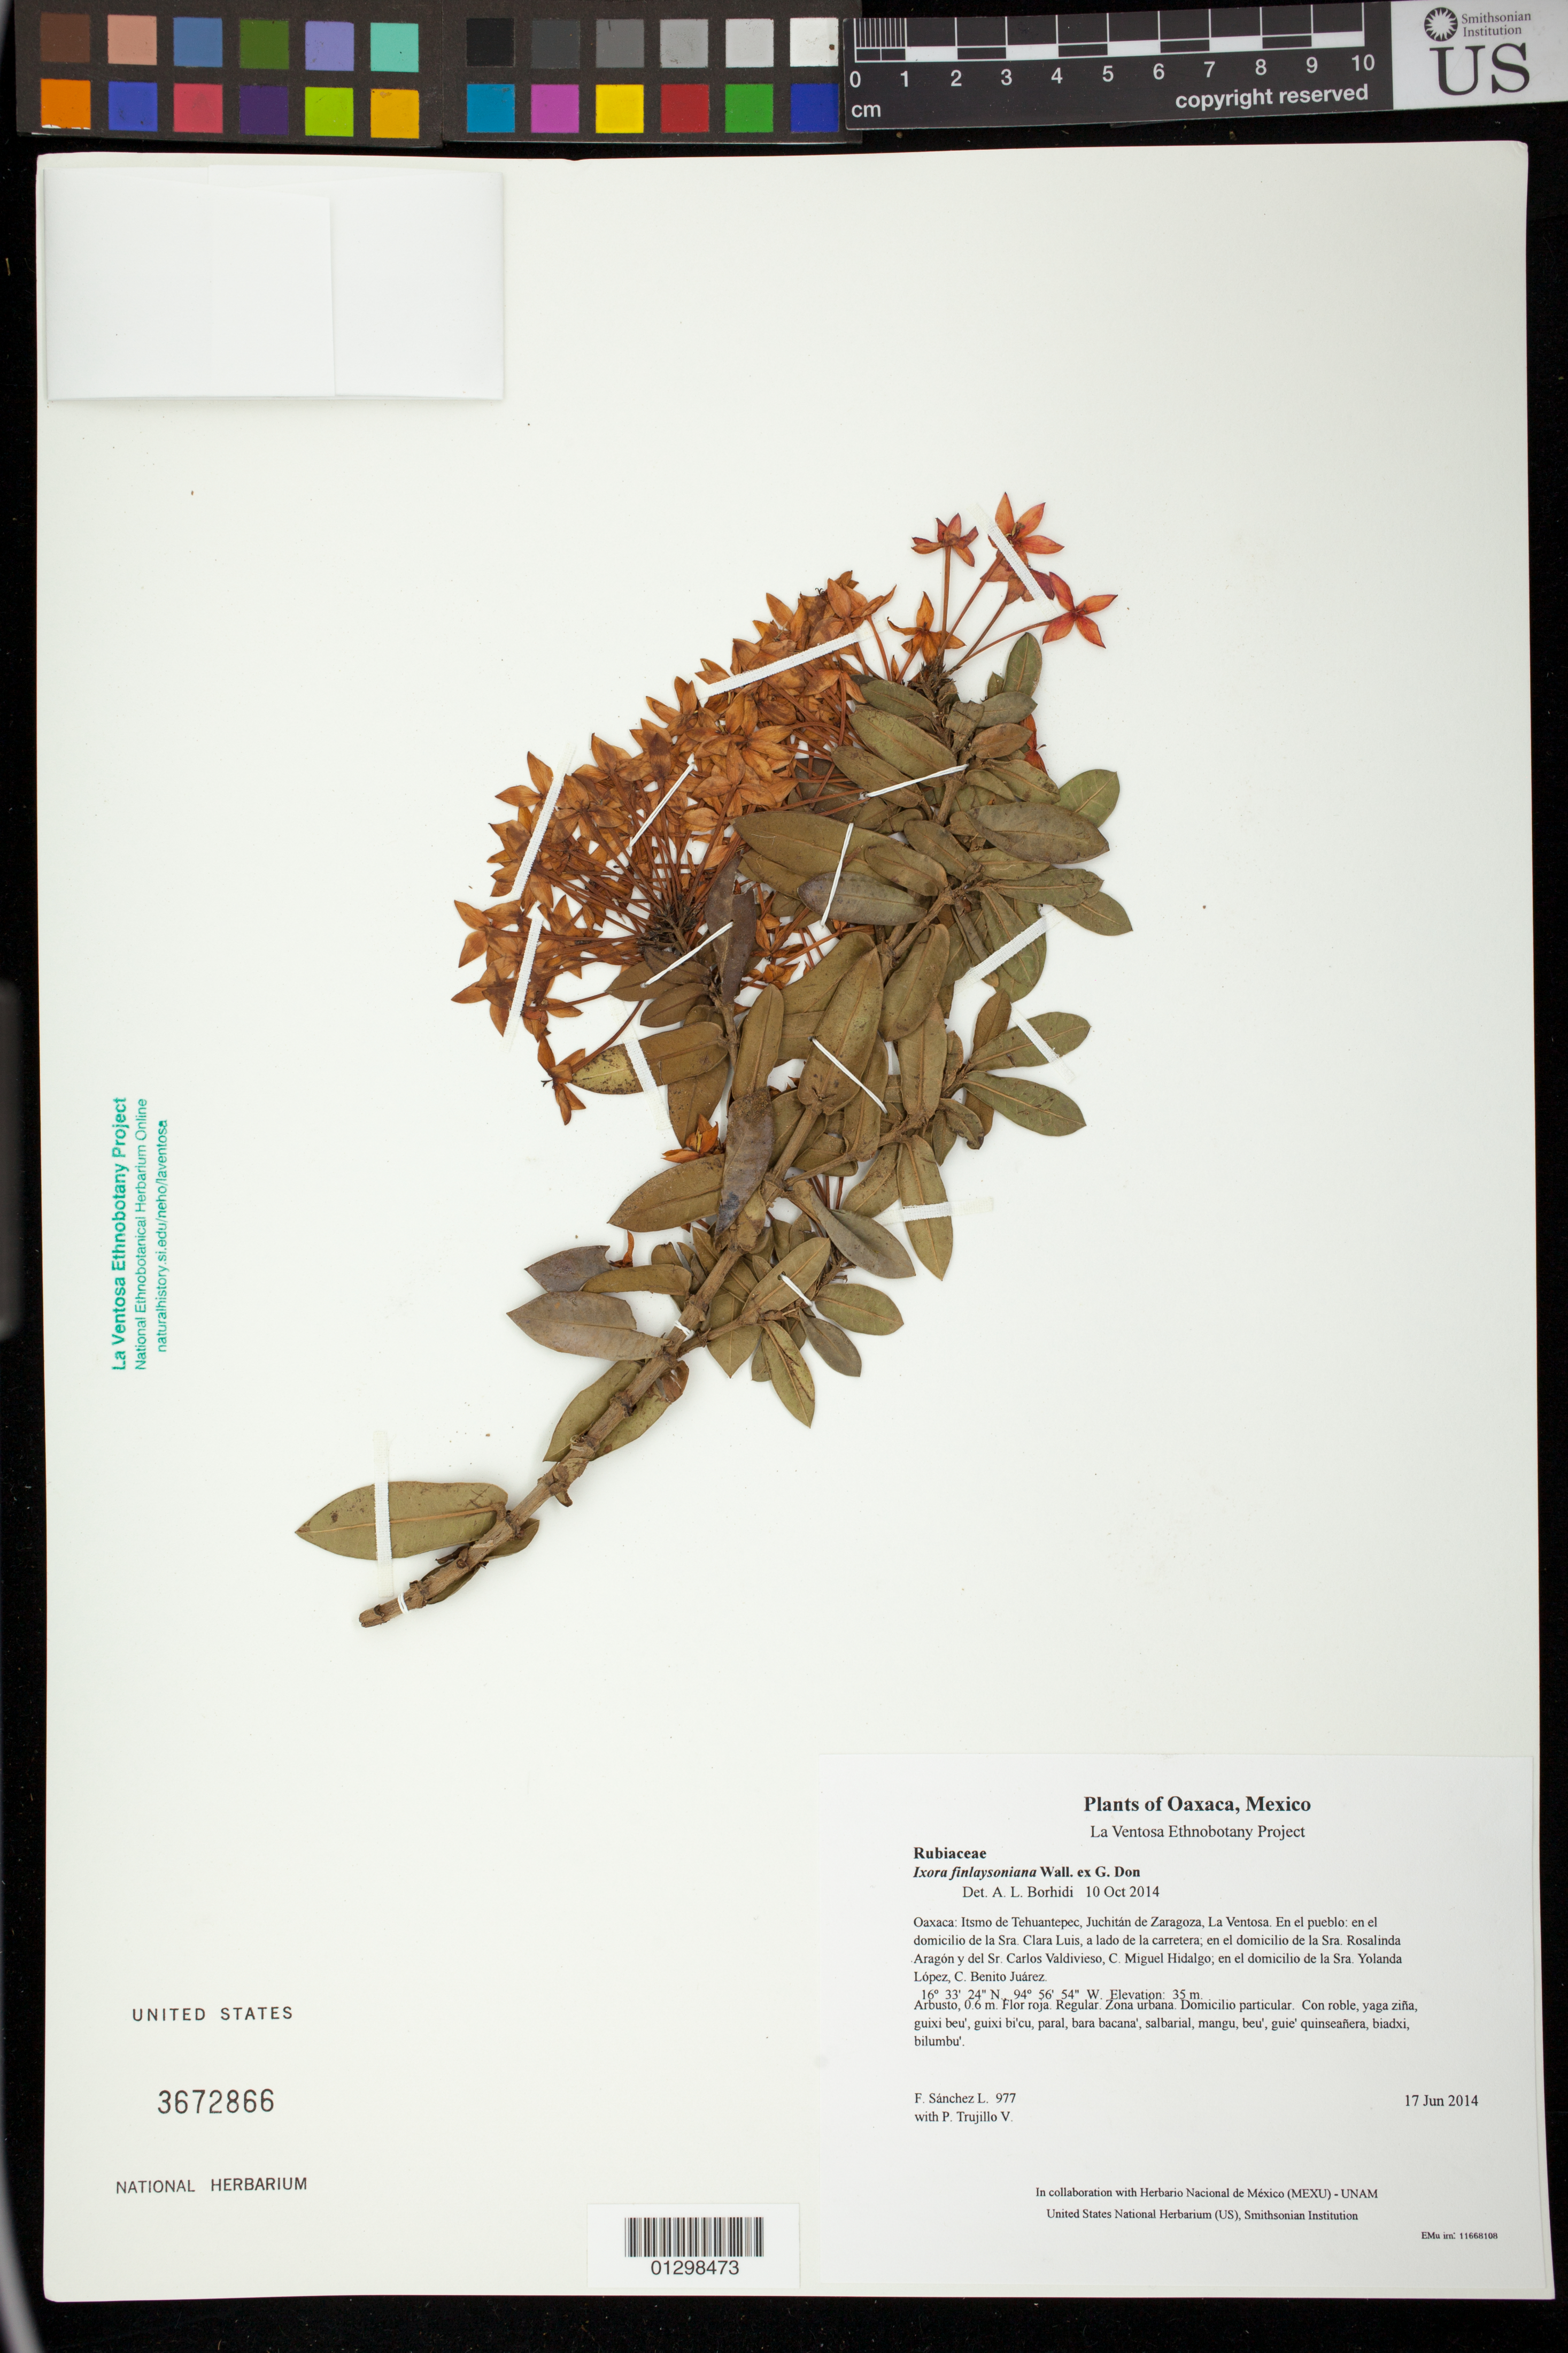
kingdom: Plantae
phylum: Tracheophyta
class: Magnoliopsida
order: Gentianales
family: Rubiaceae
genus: Ixora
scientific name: Ixora finlaysoniana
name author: Wall. ex G. Don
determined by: Borhidi, Attila L.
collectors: F. Sánchez L. & P. Trujillo V.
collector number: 977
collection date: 2014-06-17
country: Mexico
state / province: Oaxaca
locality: Itsmo de Tehuantepec, Juchitán de Zaragoza, La Ventosa. En el pueblo: en el domicilio de la Sra. Clara Luis, a lado de la carretera; en el domicilio de la Sra. Rosalinda Aragón y del Sr. Carlos Valdivieso, C. Miguel Hidalgo; en el domicilio de la Sra. Yolanda López, C. Benito Juárez.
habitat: Zona urbana. Domicilio particular.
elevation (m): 35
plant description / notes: JEBOT, MEXU, SERO, US; Yaga bandaga. 0.6 m. Guie' naxiña'. Nuu.; flor de crucillo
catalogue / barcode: US 3672866